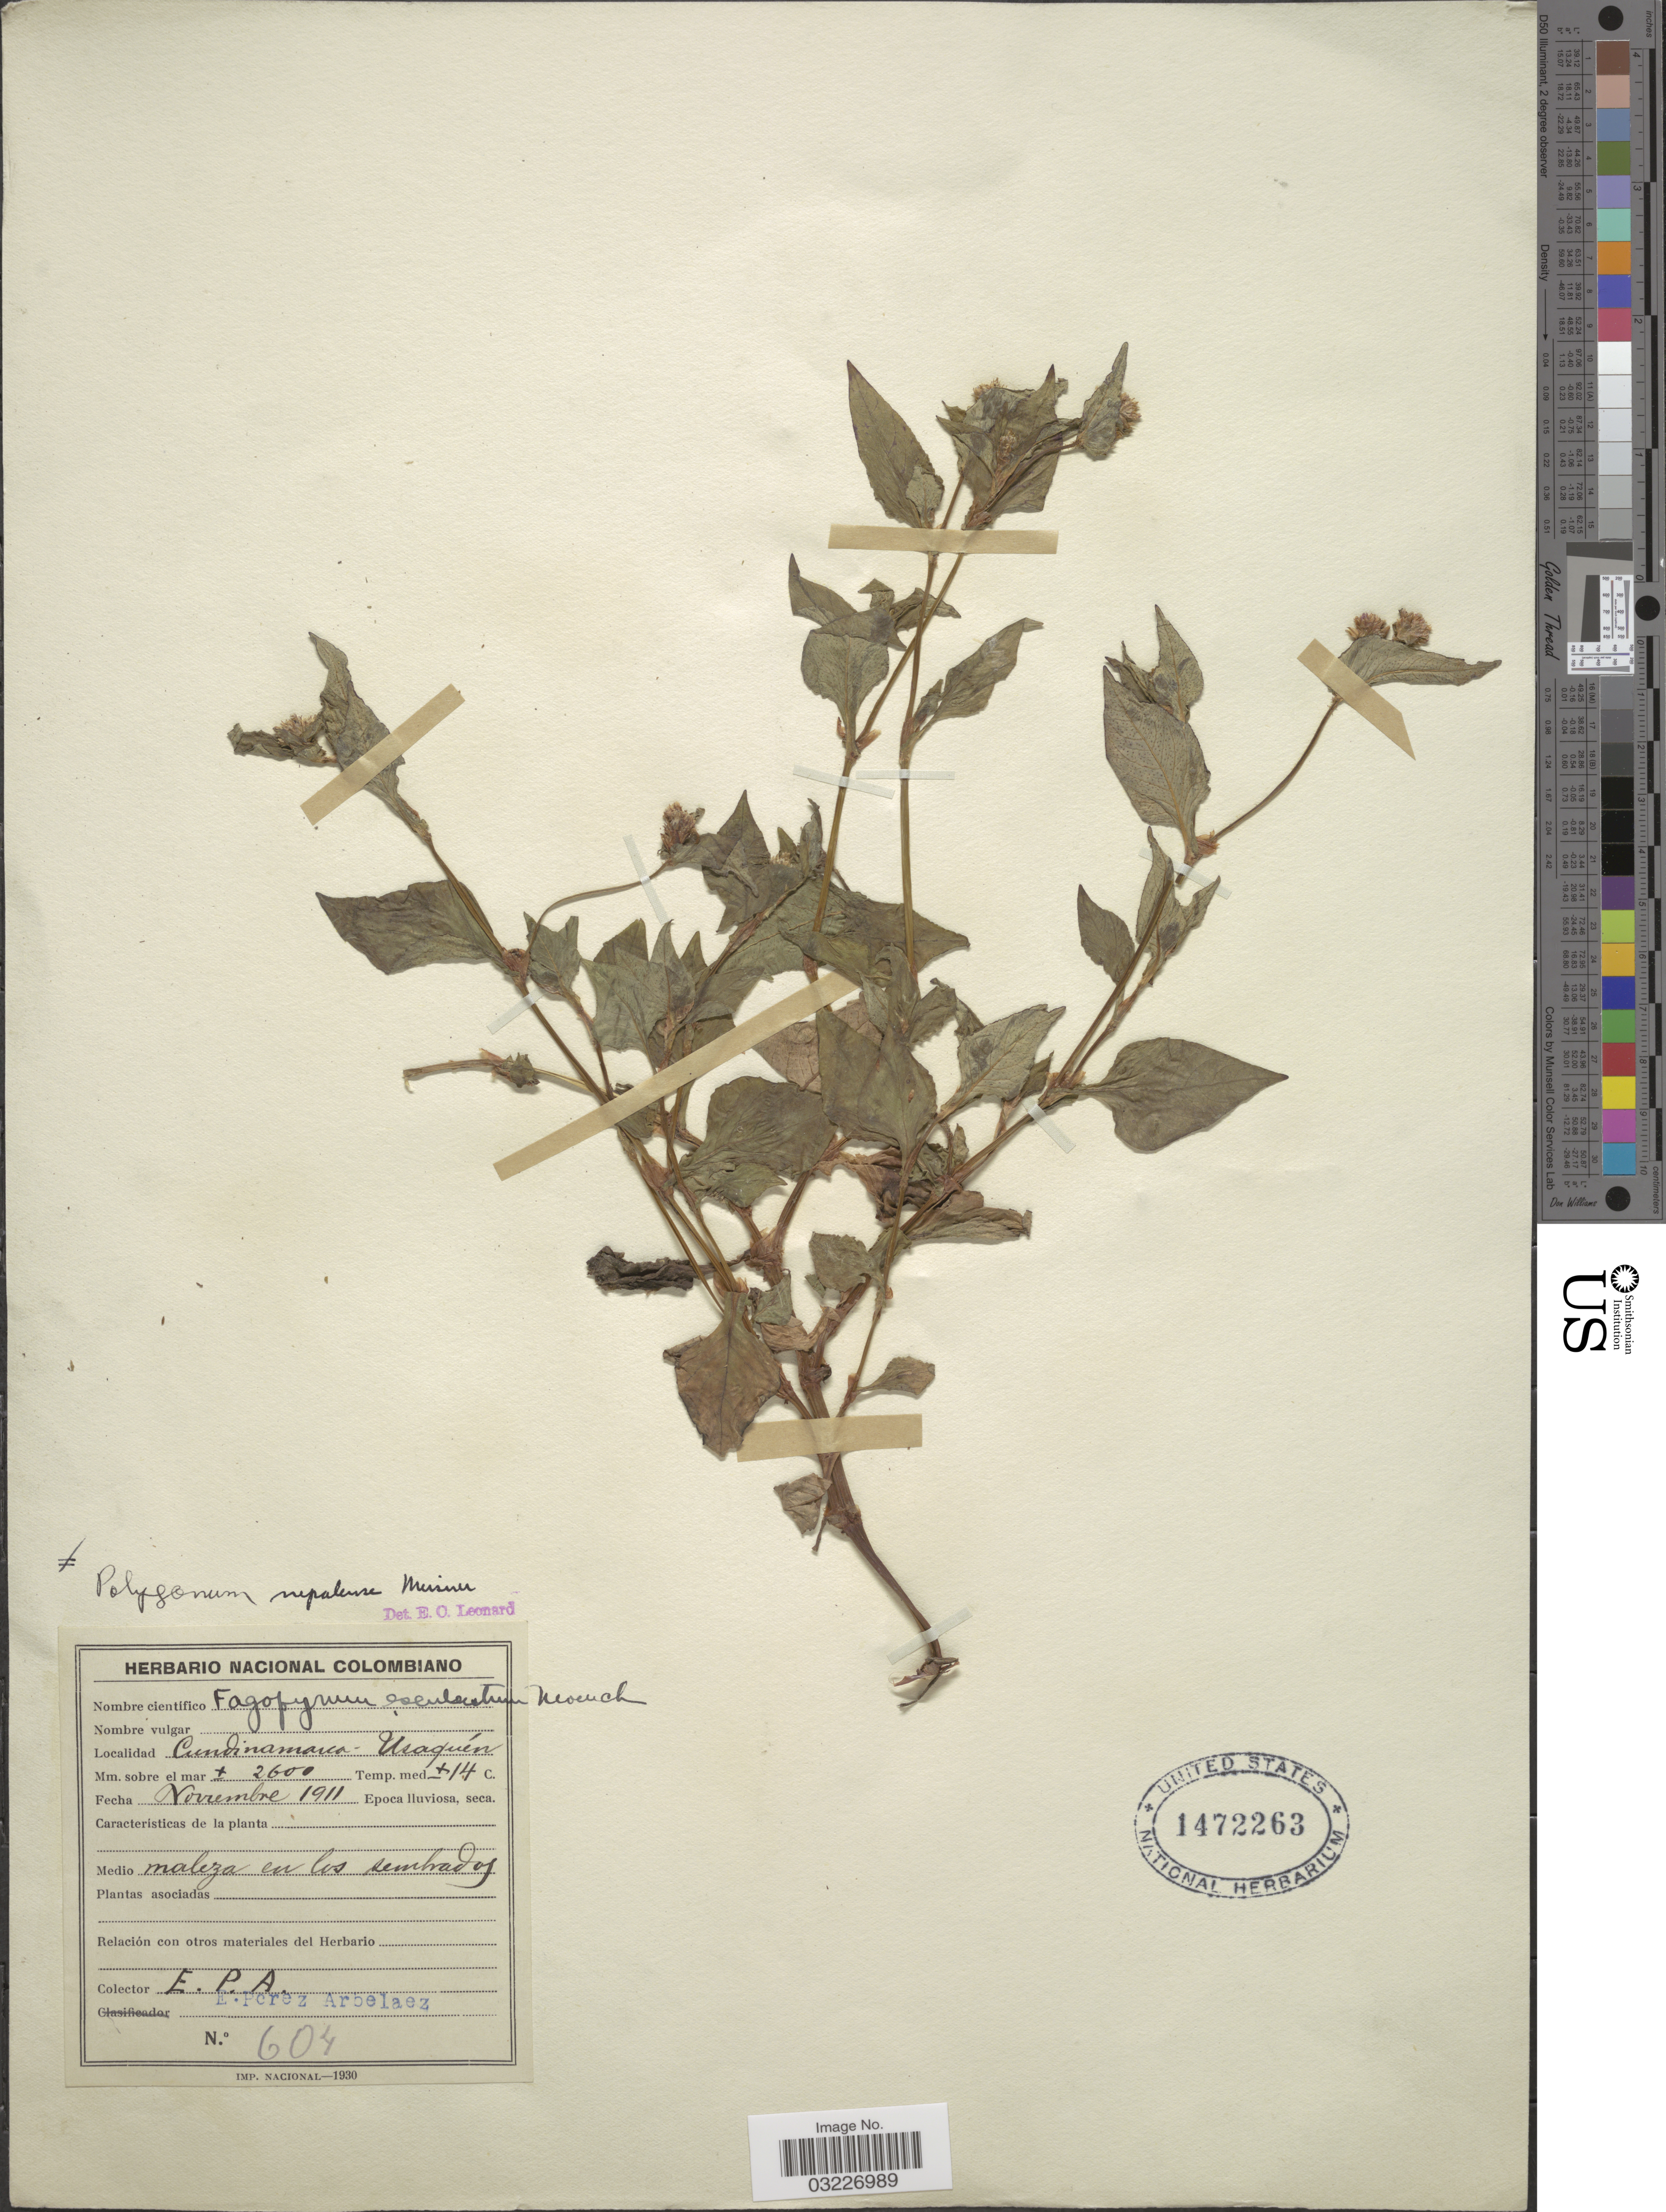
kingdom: Plantae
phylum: Tracheophyta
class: Magnoliopsida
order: Caryophyllales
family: Polygonaceae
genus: Polygonum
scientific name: Polygonum nepalense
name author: Meisn.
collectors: E. Pérez Arbeláez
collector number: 604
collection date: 1911-11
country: Colombia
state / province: Cundinamarca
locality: Usaquén.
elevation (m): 2600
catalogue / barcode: US 1472263